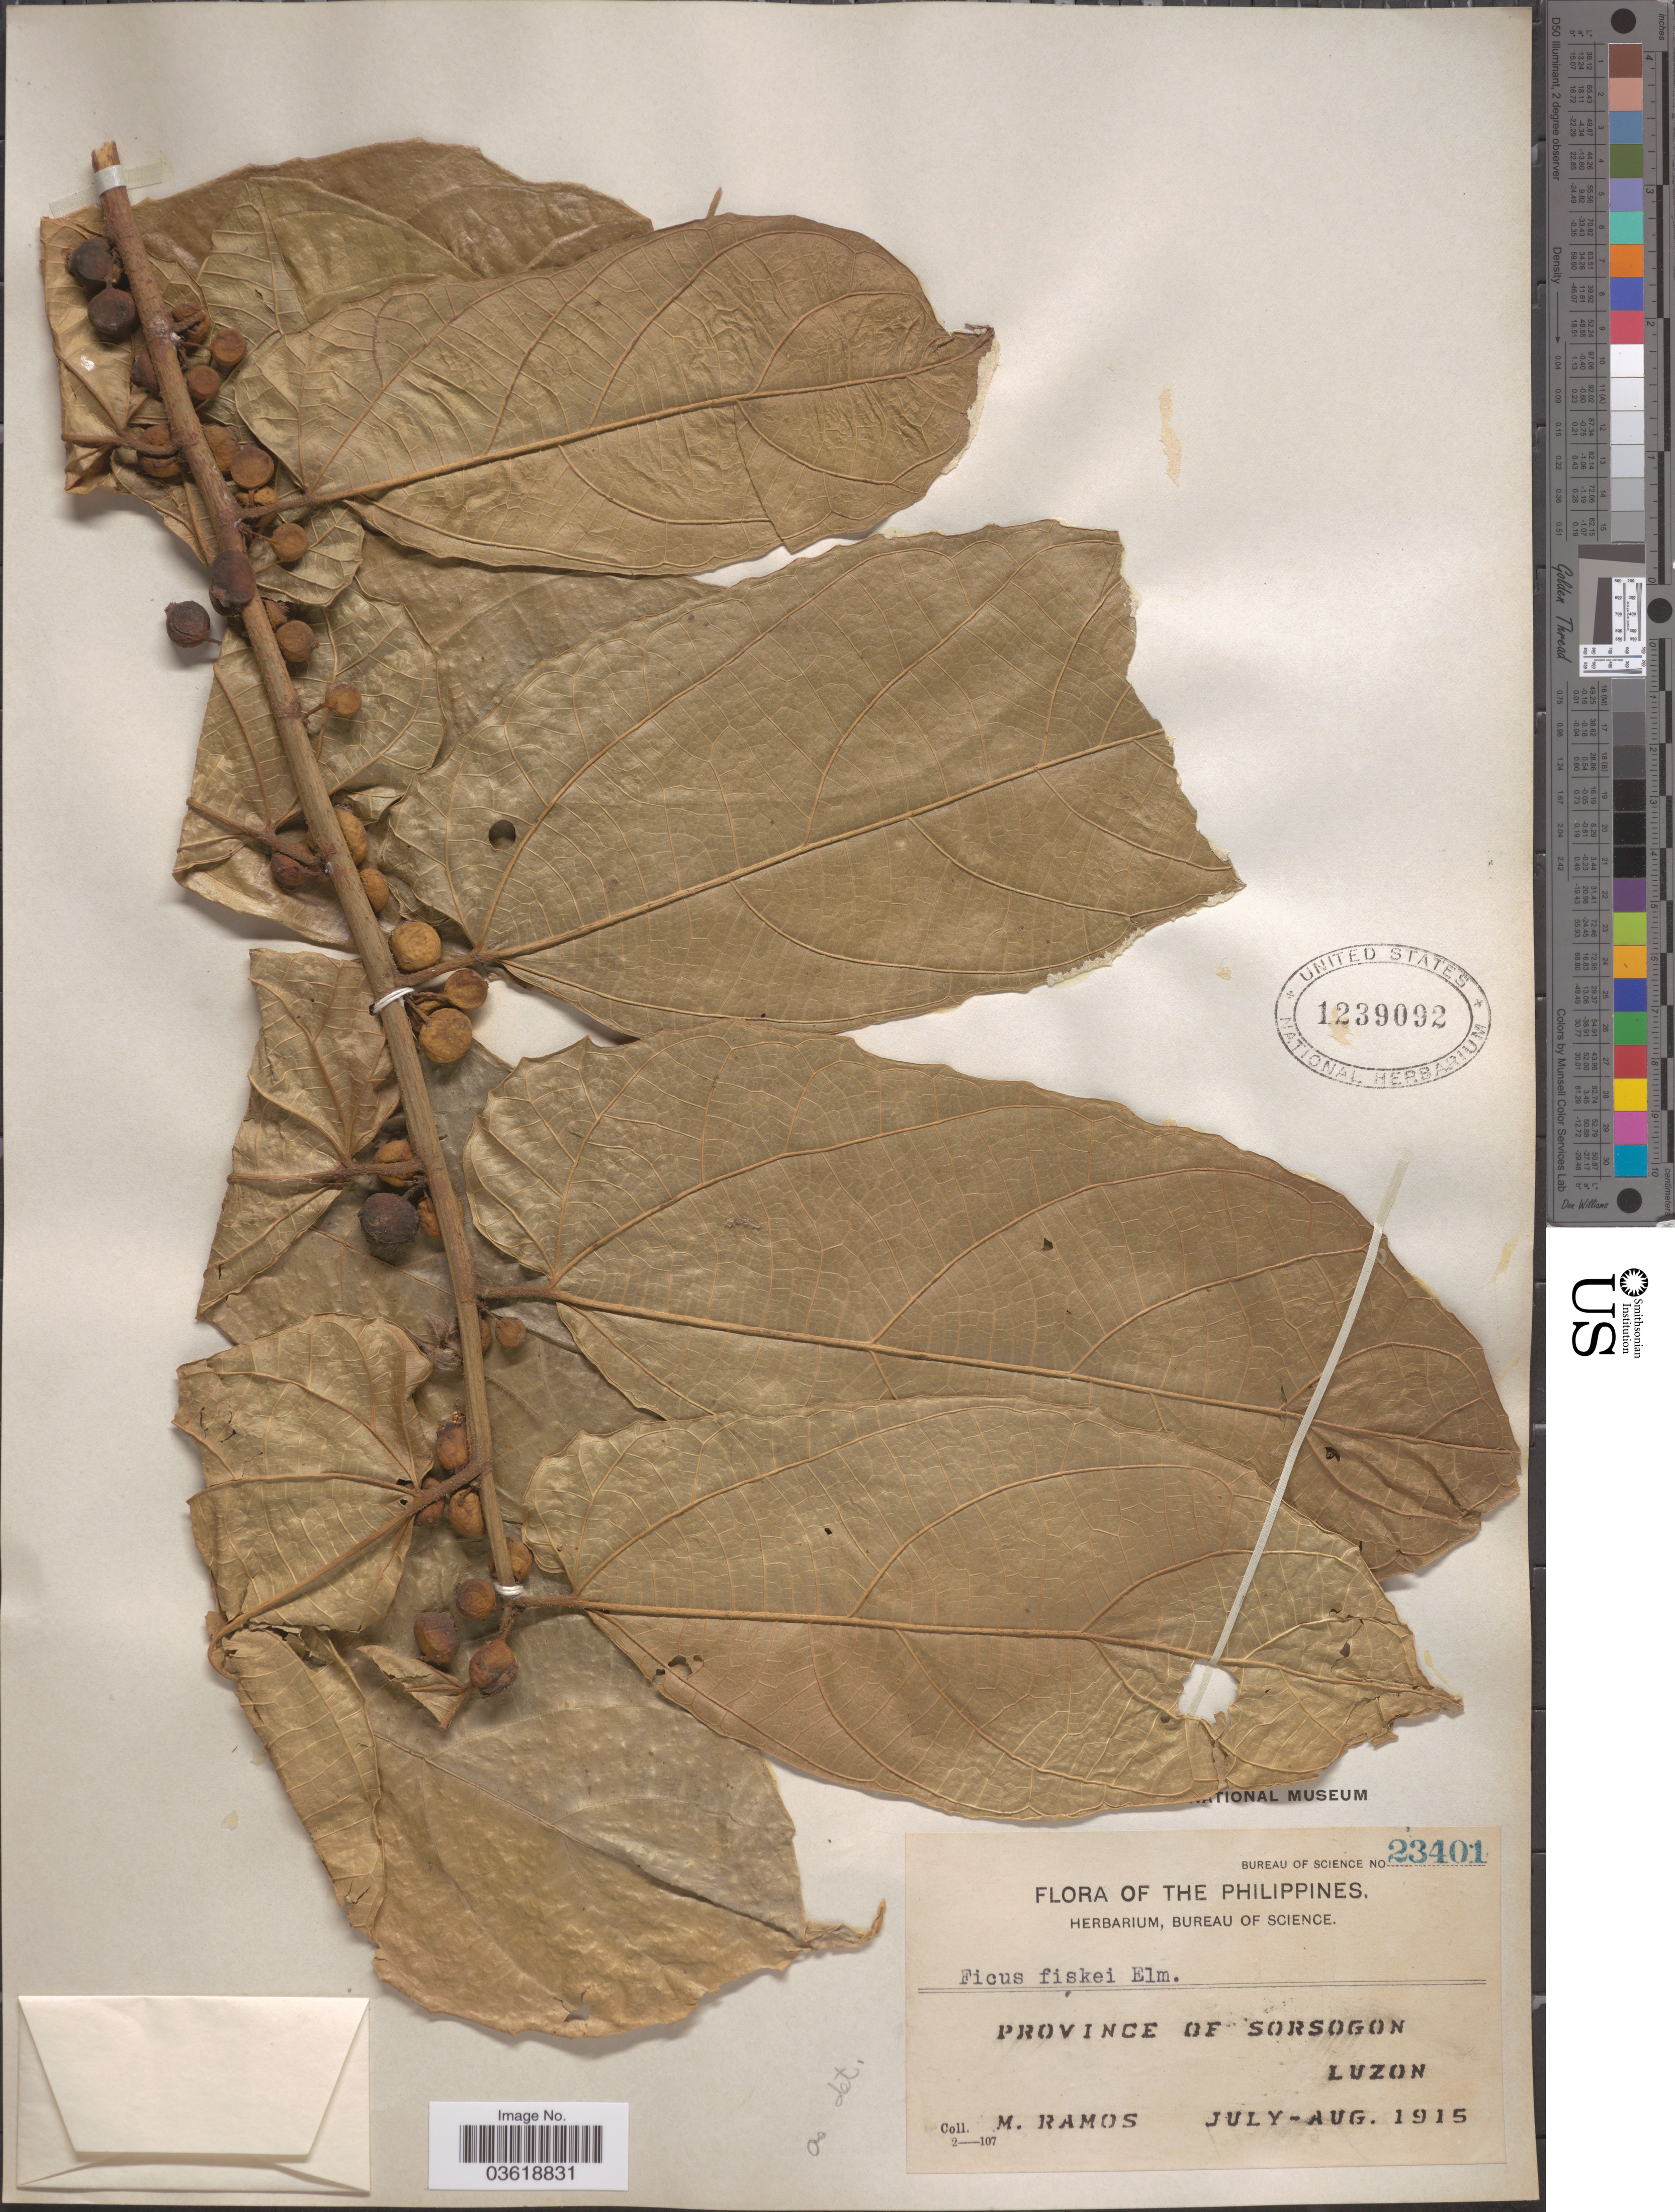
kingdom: Plantae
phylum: Tracheophyta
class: Magnoliopsida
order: Rosales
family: Moraceae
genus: Ficus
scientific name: Ficus fiskei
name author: Elmer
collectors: M. Ramos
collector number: Bureau of Science 23401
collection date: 1915-07/1915-08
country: Philippines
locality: Province of Sorsogon. Luzon.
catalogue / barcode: US 1239092